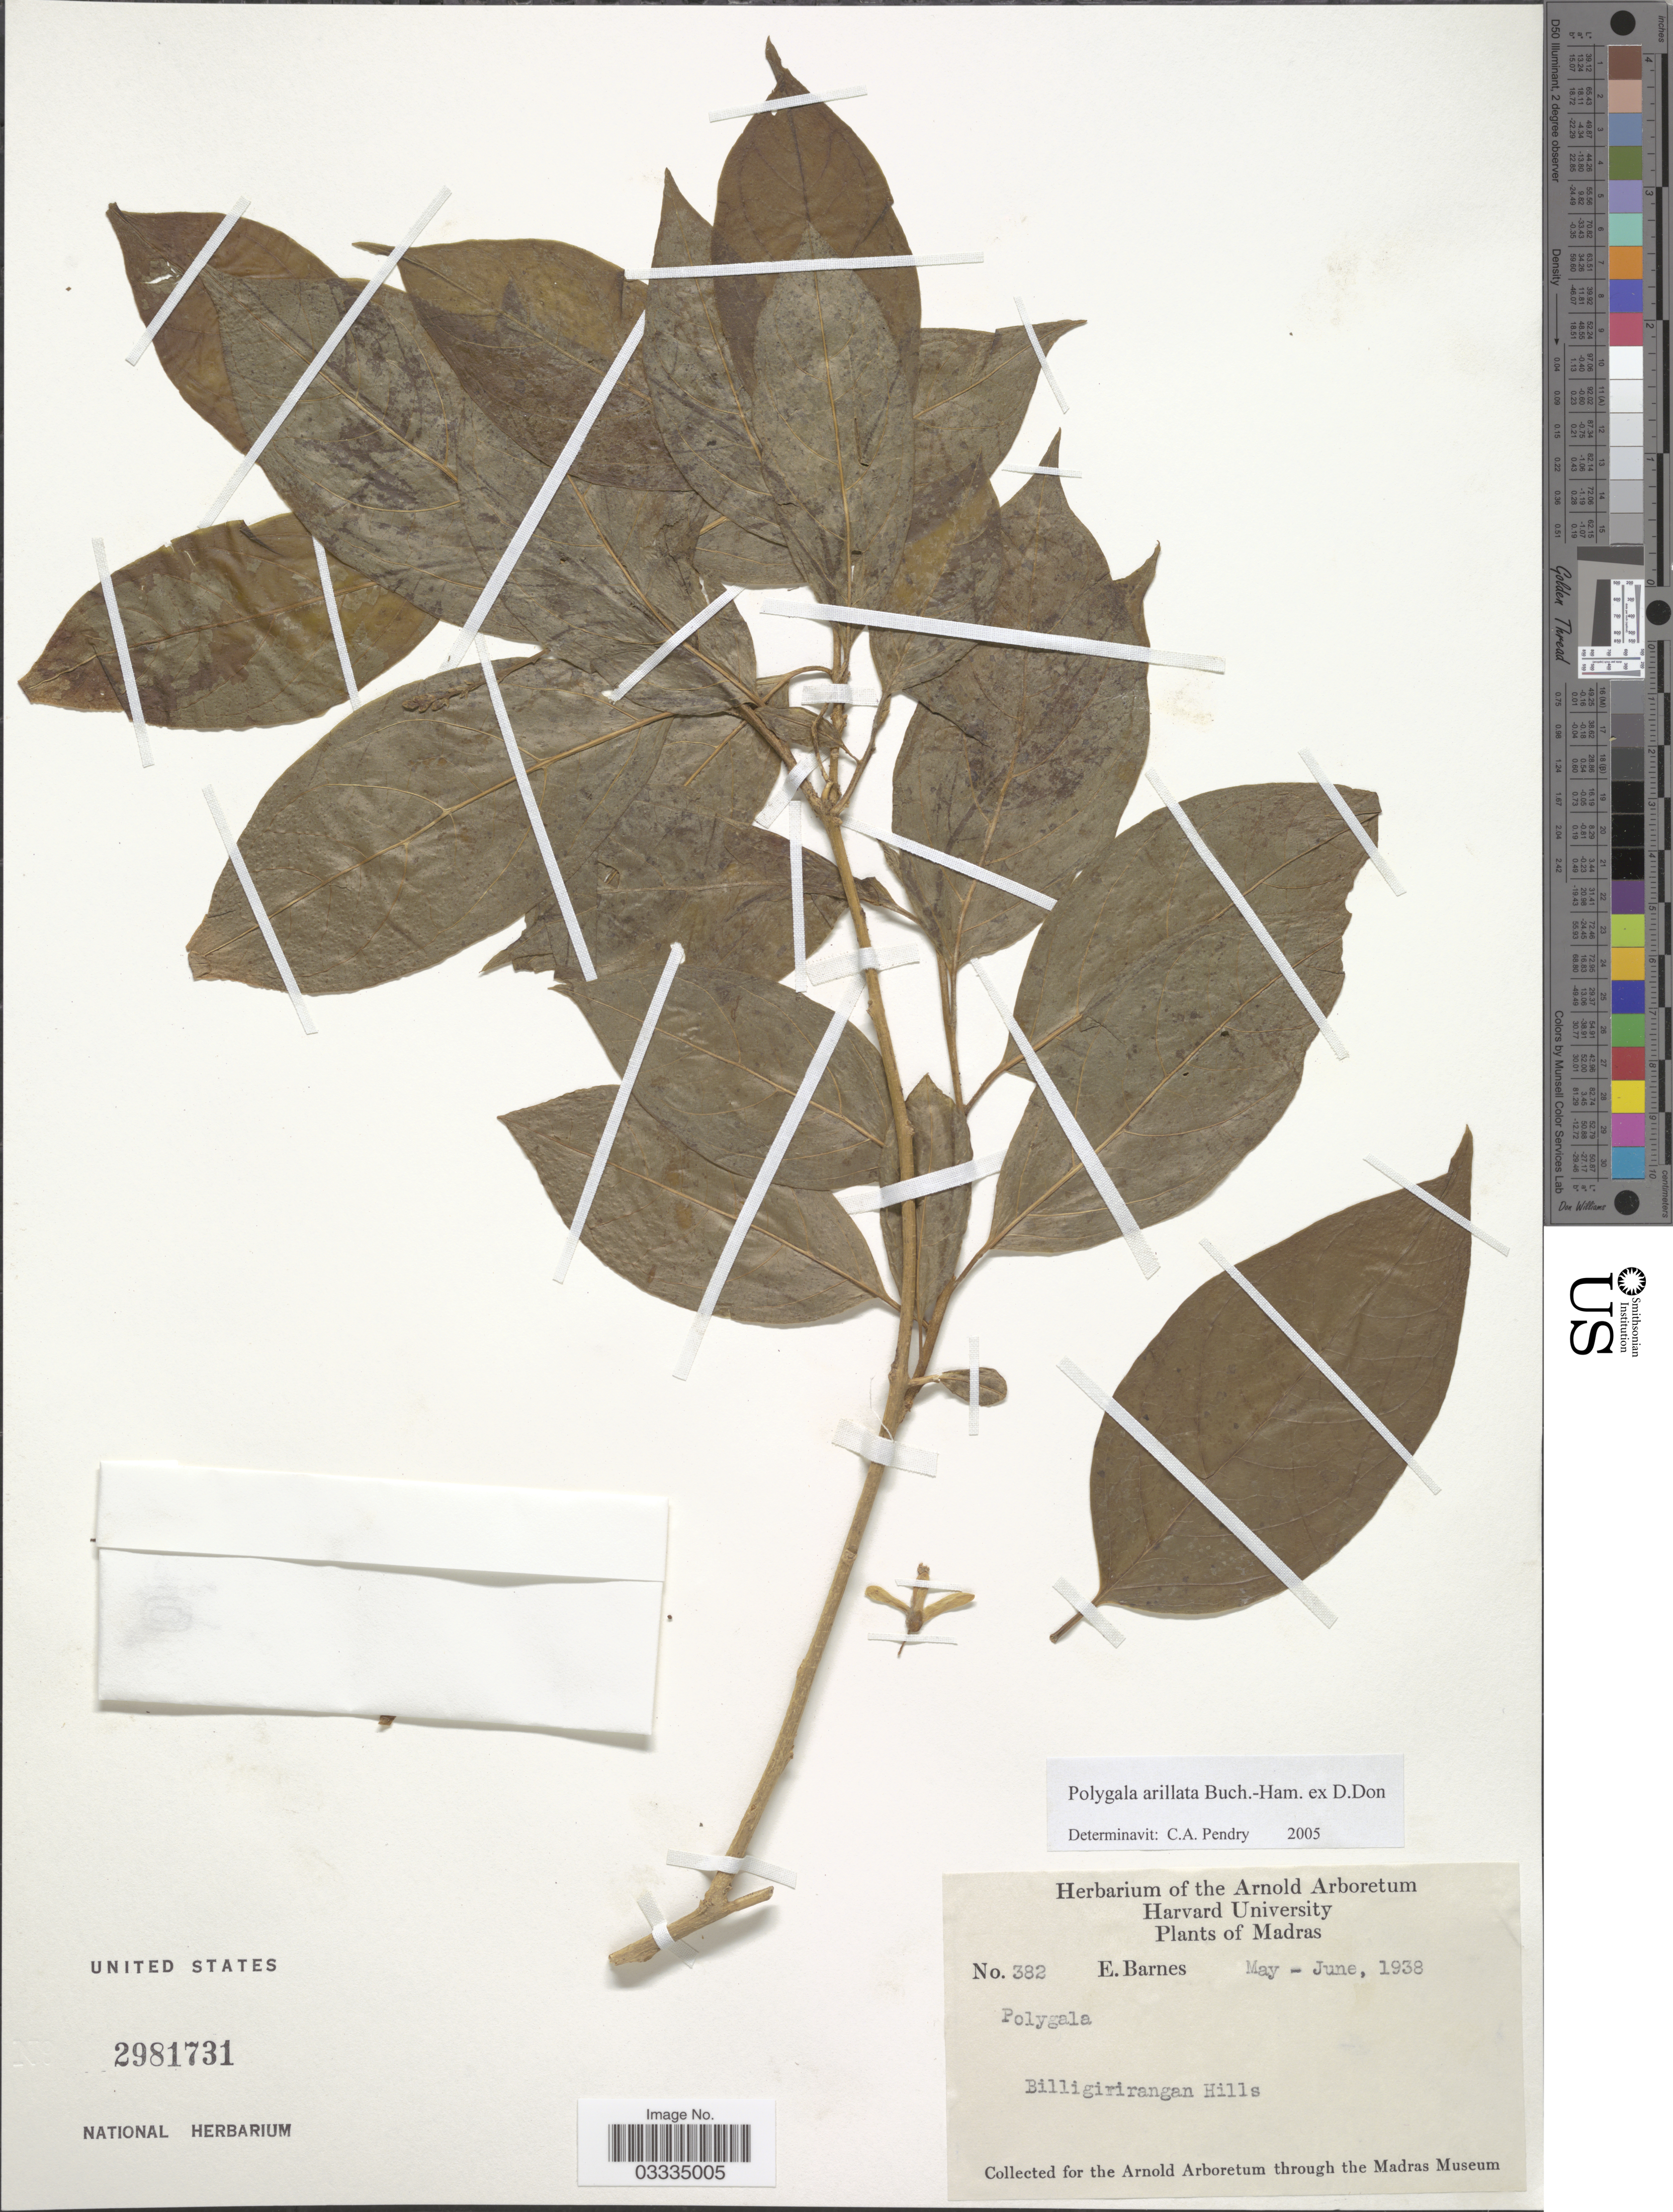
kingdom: Plantae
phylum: Tracheophyta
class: Magnoliopsida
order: Fabales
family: Polygalaceae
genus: Polygala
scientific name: Polygala arillata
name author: Buch.-Ham. ex D. Don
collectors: E. Barnes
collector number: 382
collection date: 1938-05/1938-06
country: India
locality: Madras. Billigirirangan Hills.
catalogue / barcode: US 2981731